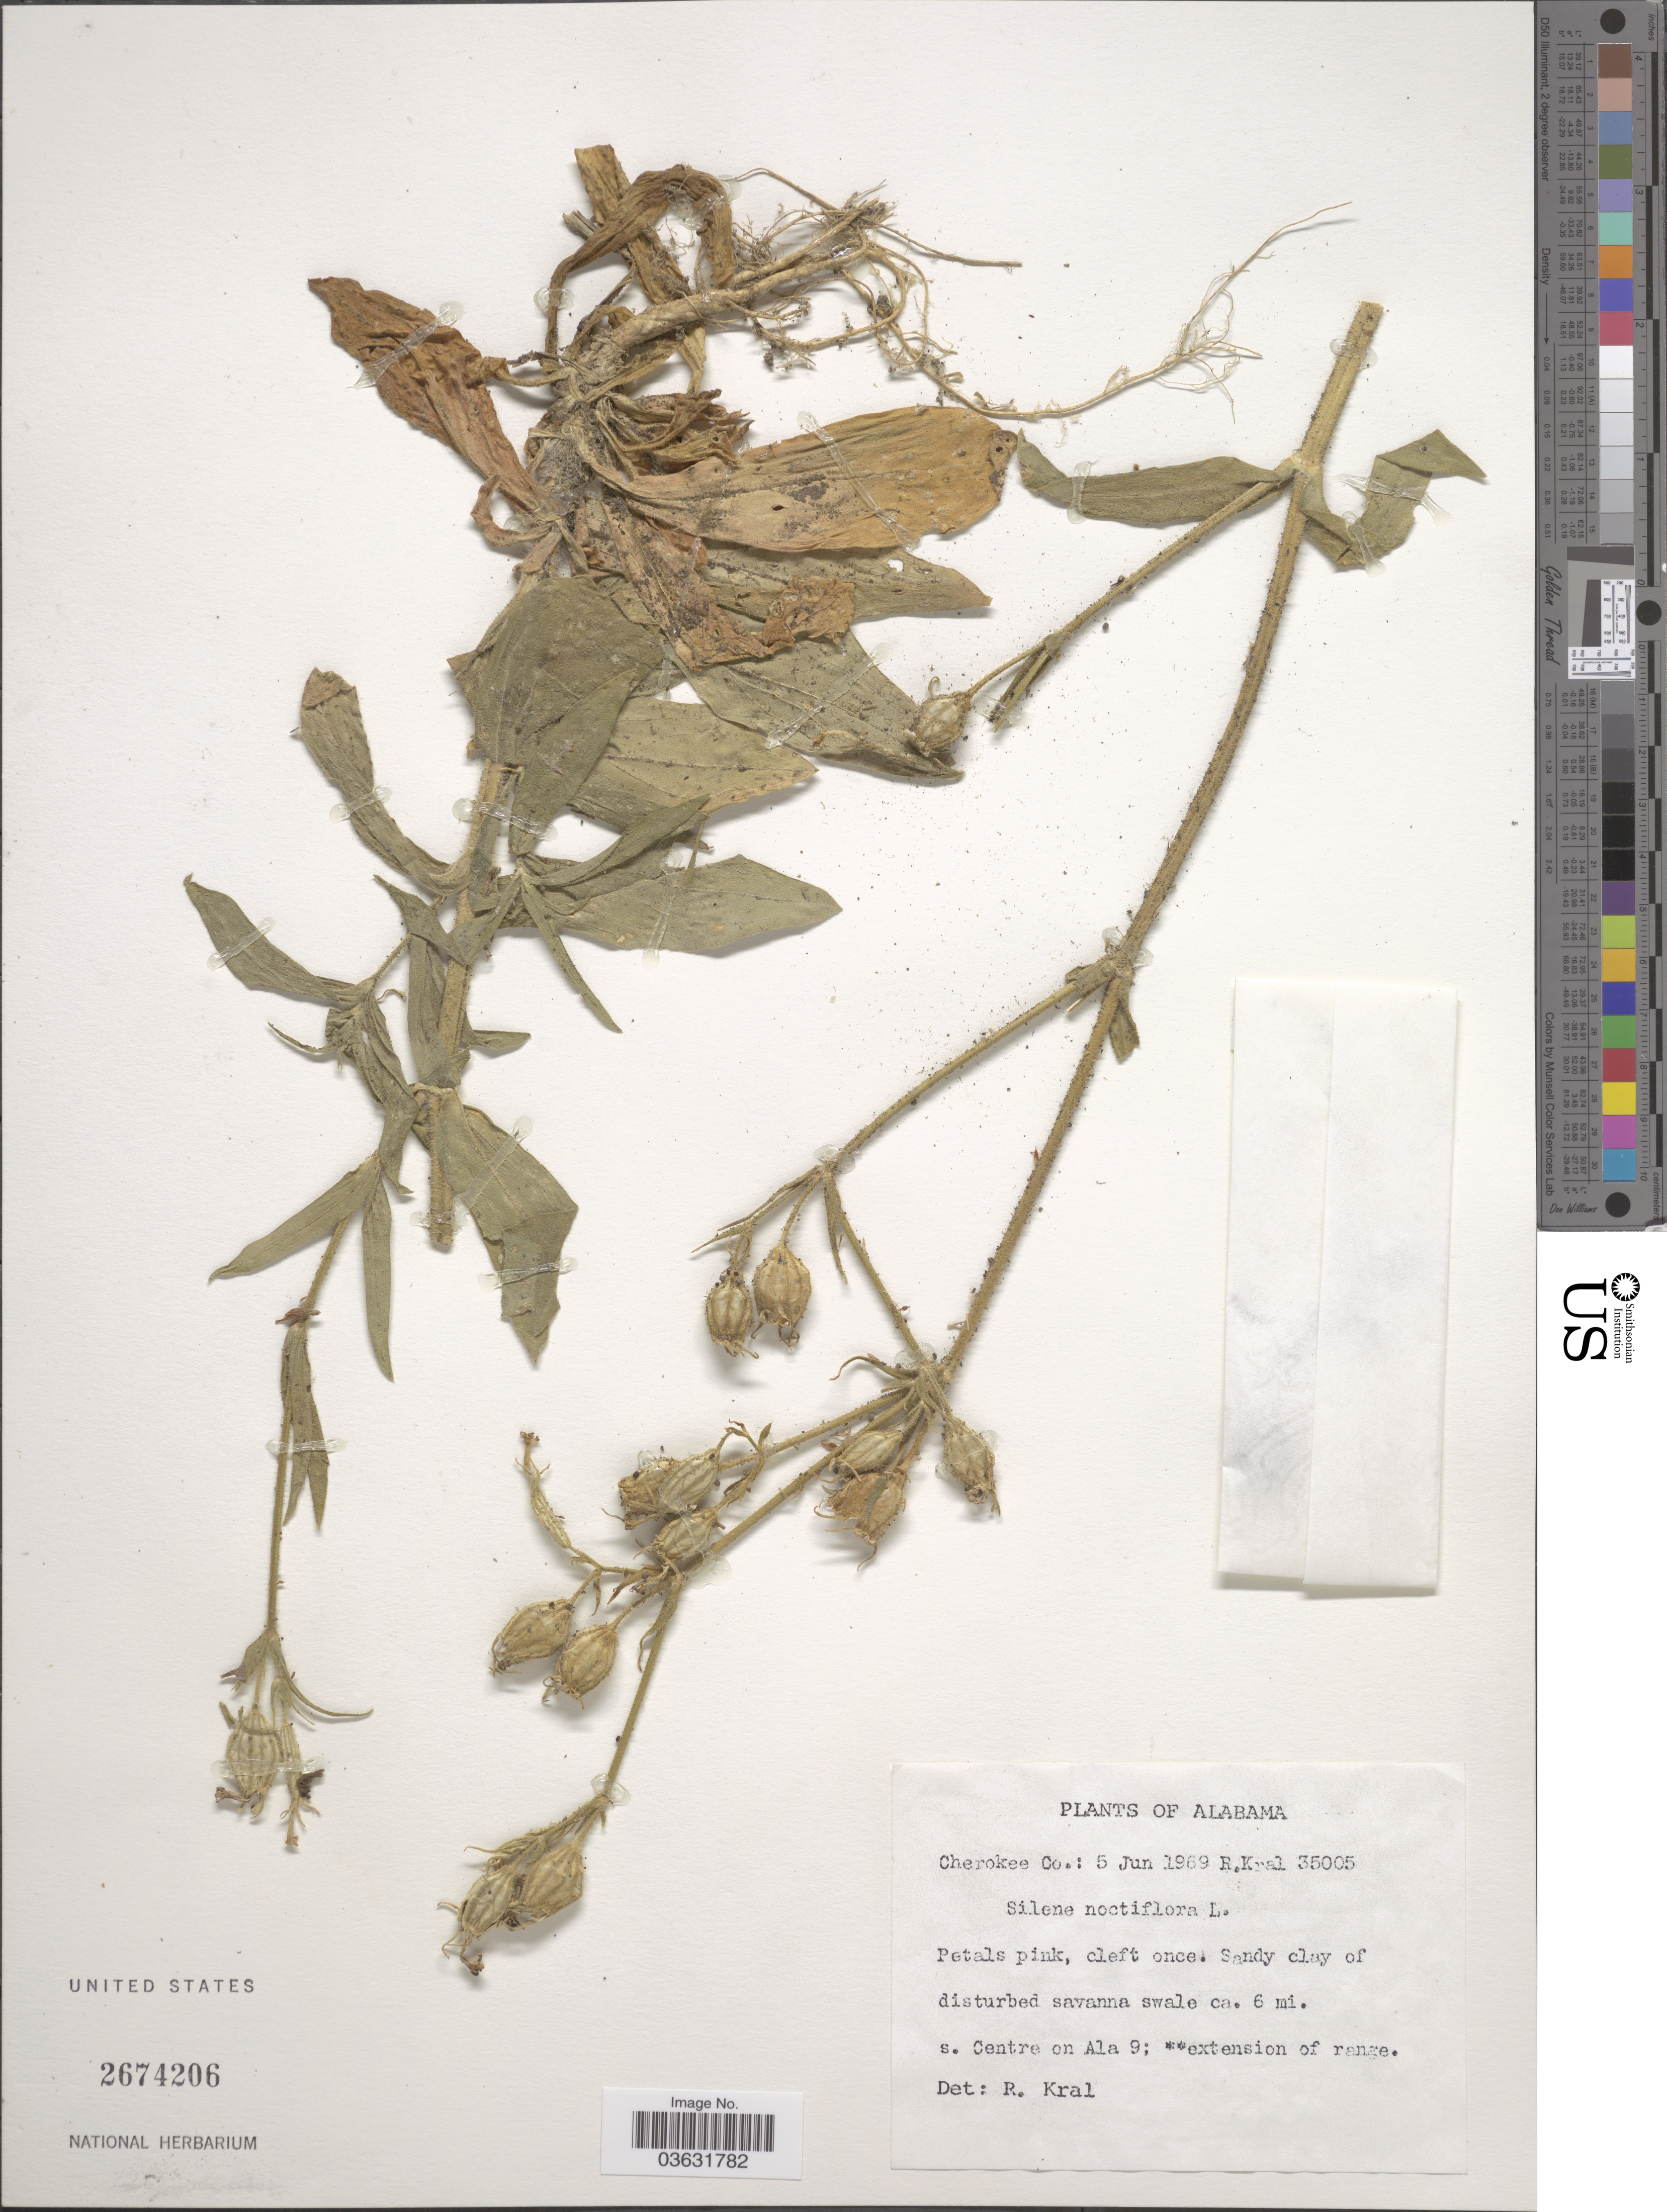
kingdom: Plantae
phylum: Tracheophyta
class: Magnoliopsida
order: Caryophyllales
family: Caryophyllaceae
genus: Silene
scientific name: Silene noctiflora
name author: L.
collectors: R. Kral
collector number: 35005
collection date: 1969-06-05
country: United States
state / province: Alabama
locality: Cherokee Co.: s. Centre on Ala 9.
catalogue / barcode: US 2674206